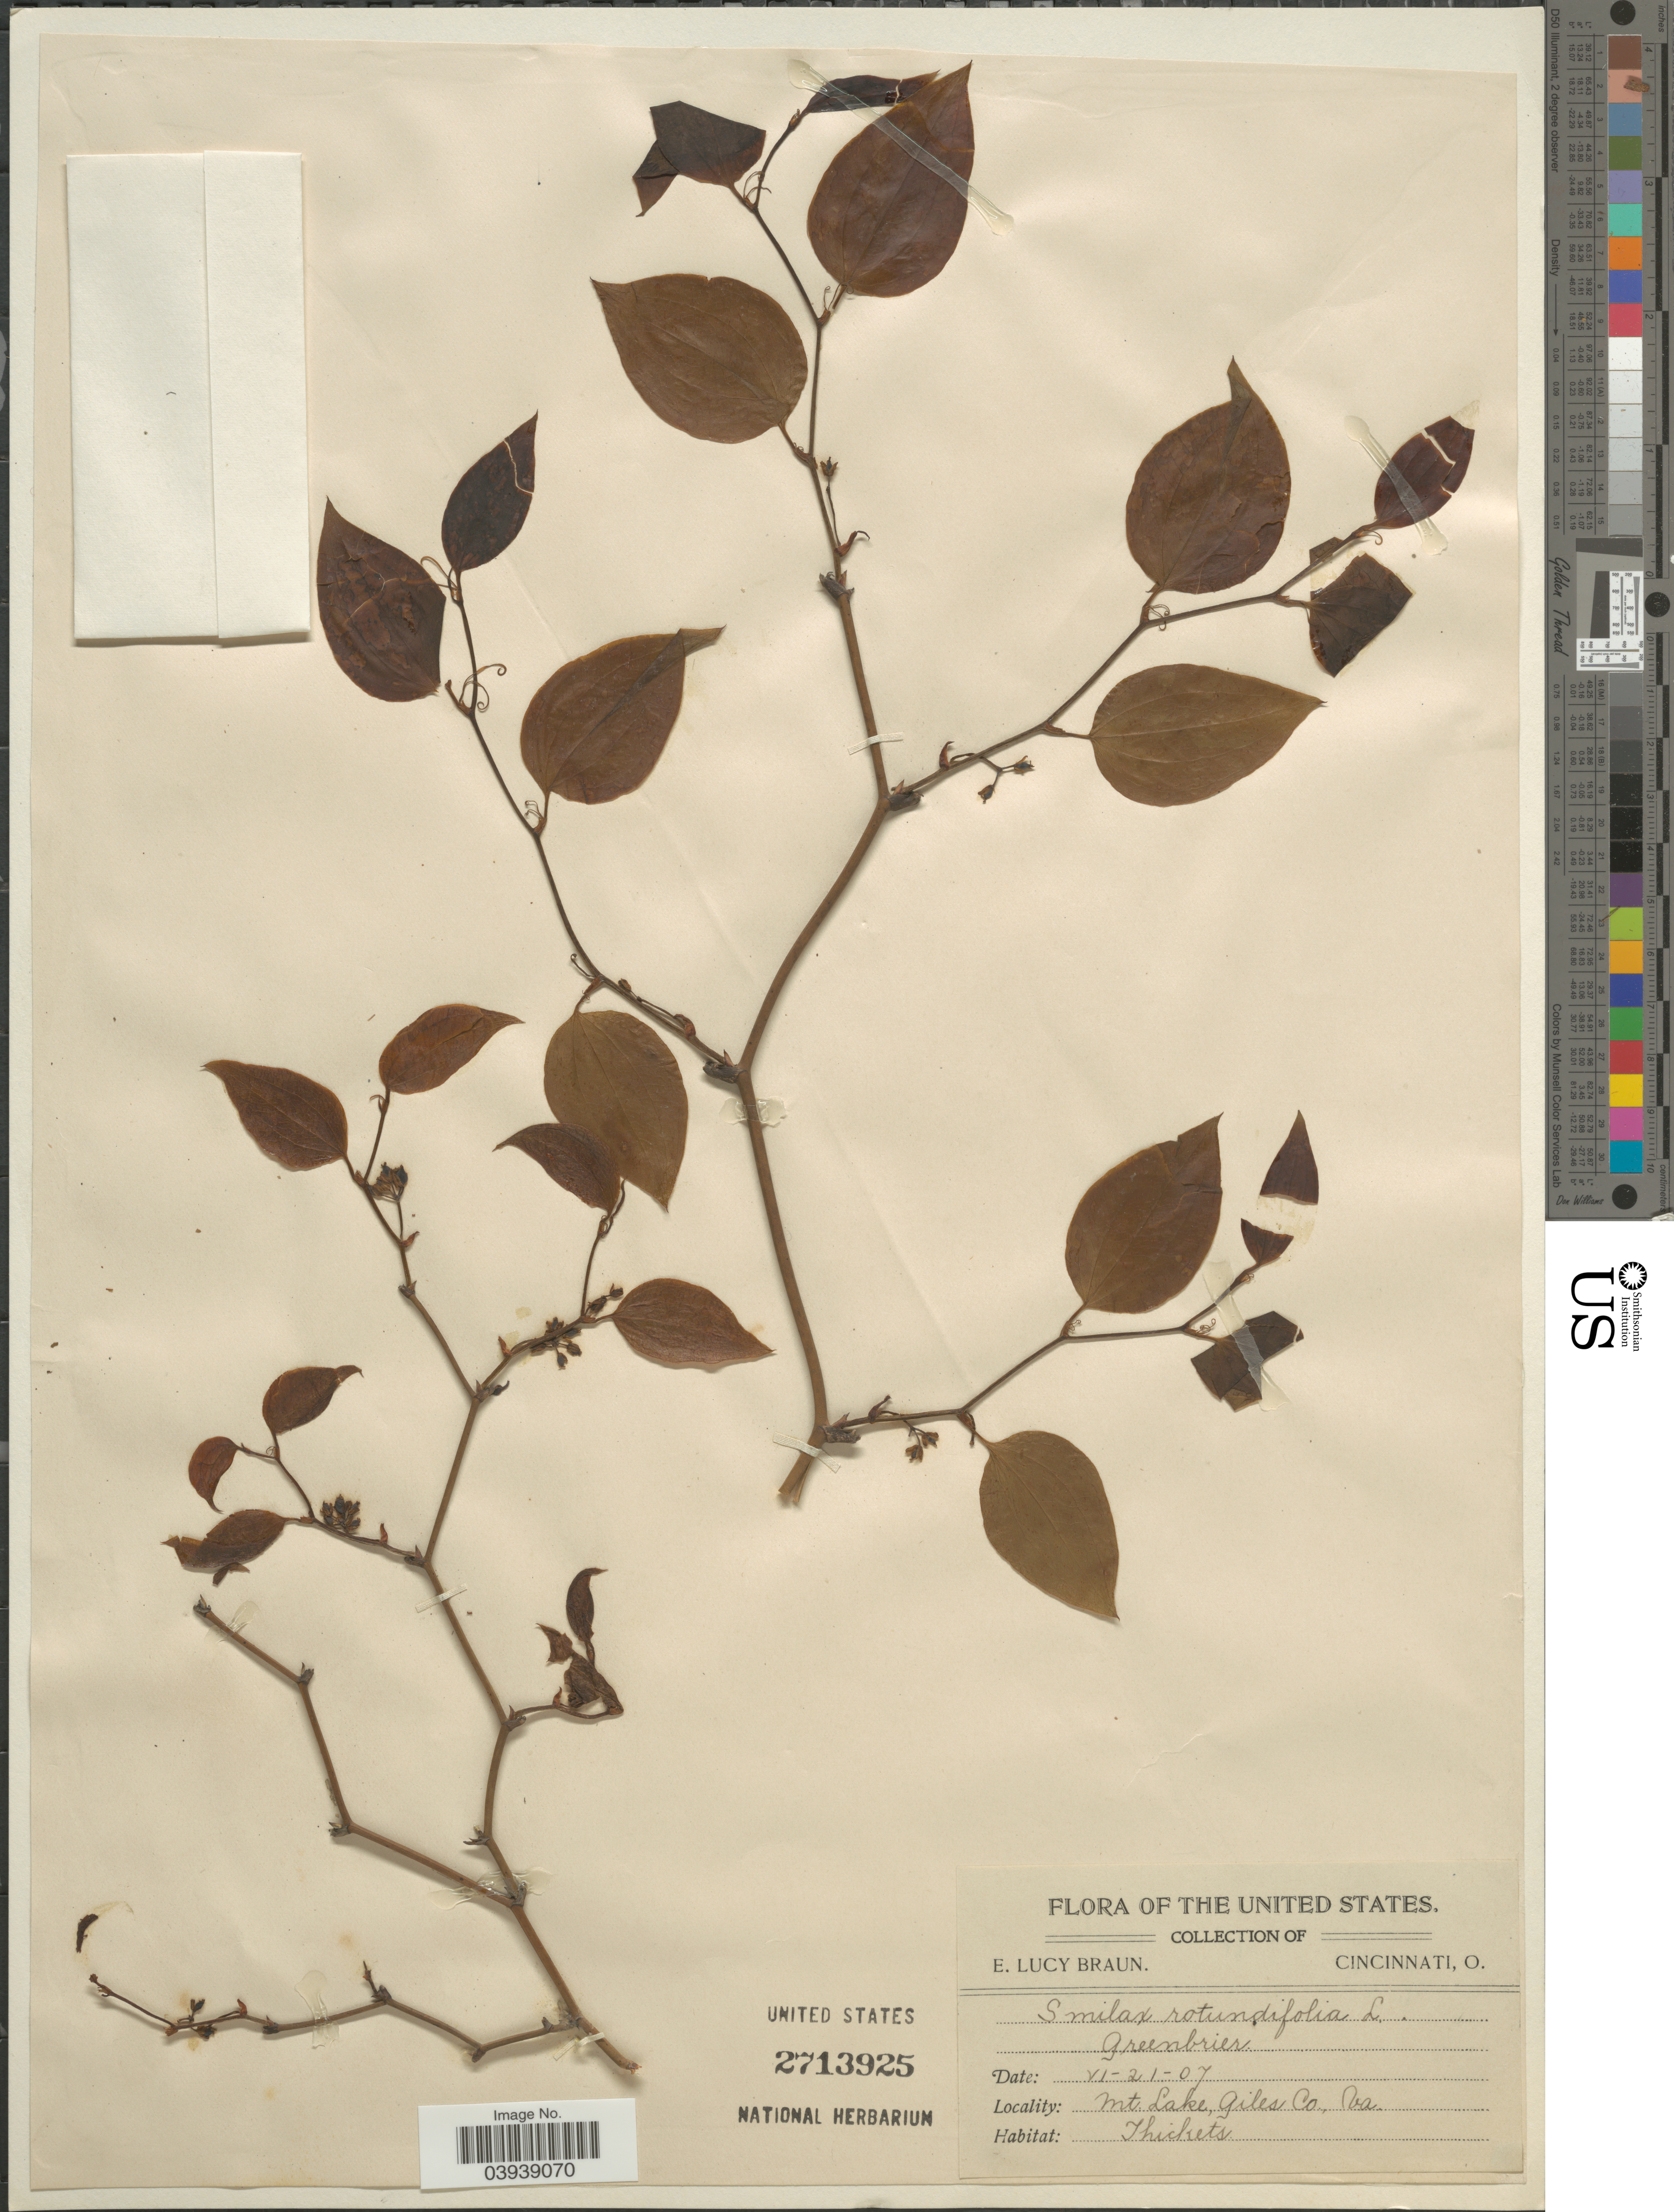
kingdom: Plantae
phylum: Tracheophyta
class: Liliopsida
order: Liliales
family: Smilacaceae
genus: Smilax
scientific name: Smilax rotundifolia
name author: L.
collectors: E. L. Braun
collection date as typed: Transcribed d/m/y: 21/6/7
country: United States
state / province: Virginia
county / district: Giles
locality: Mt. Lake, Giles Co.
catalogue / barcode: US 2713925